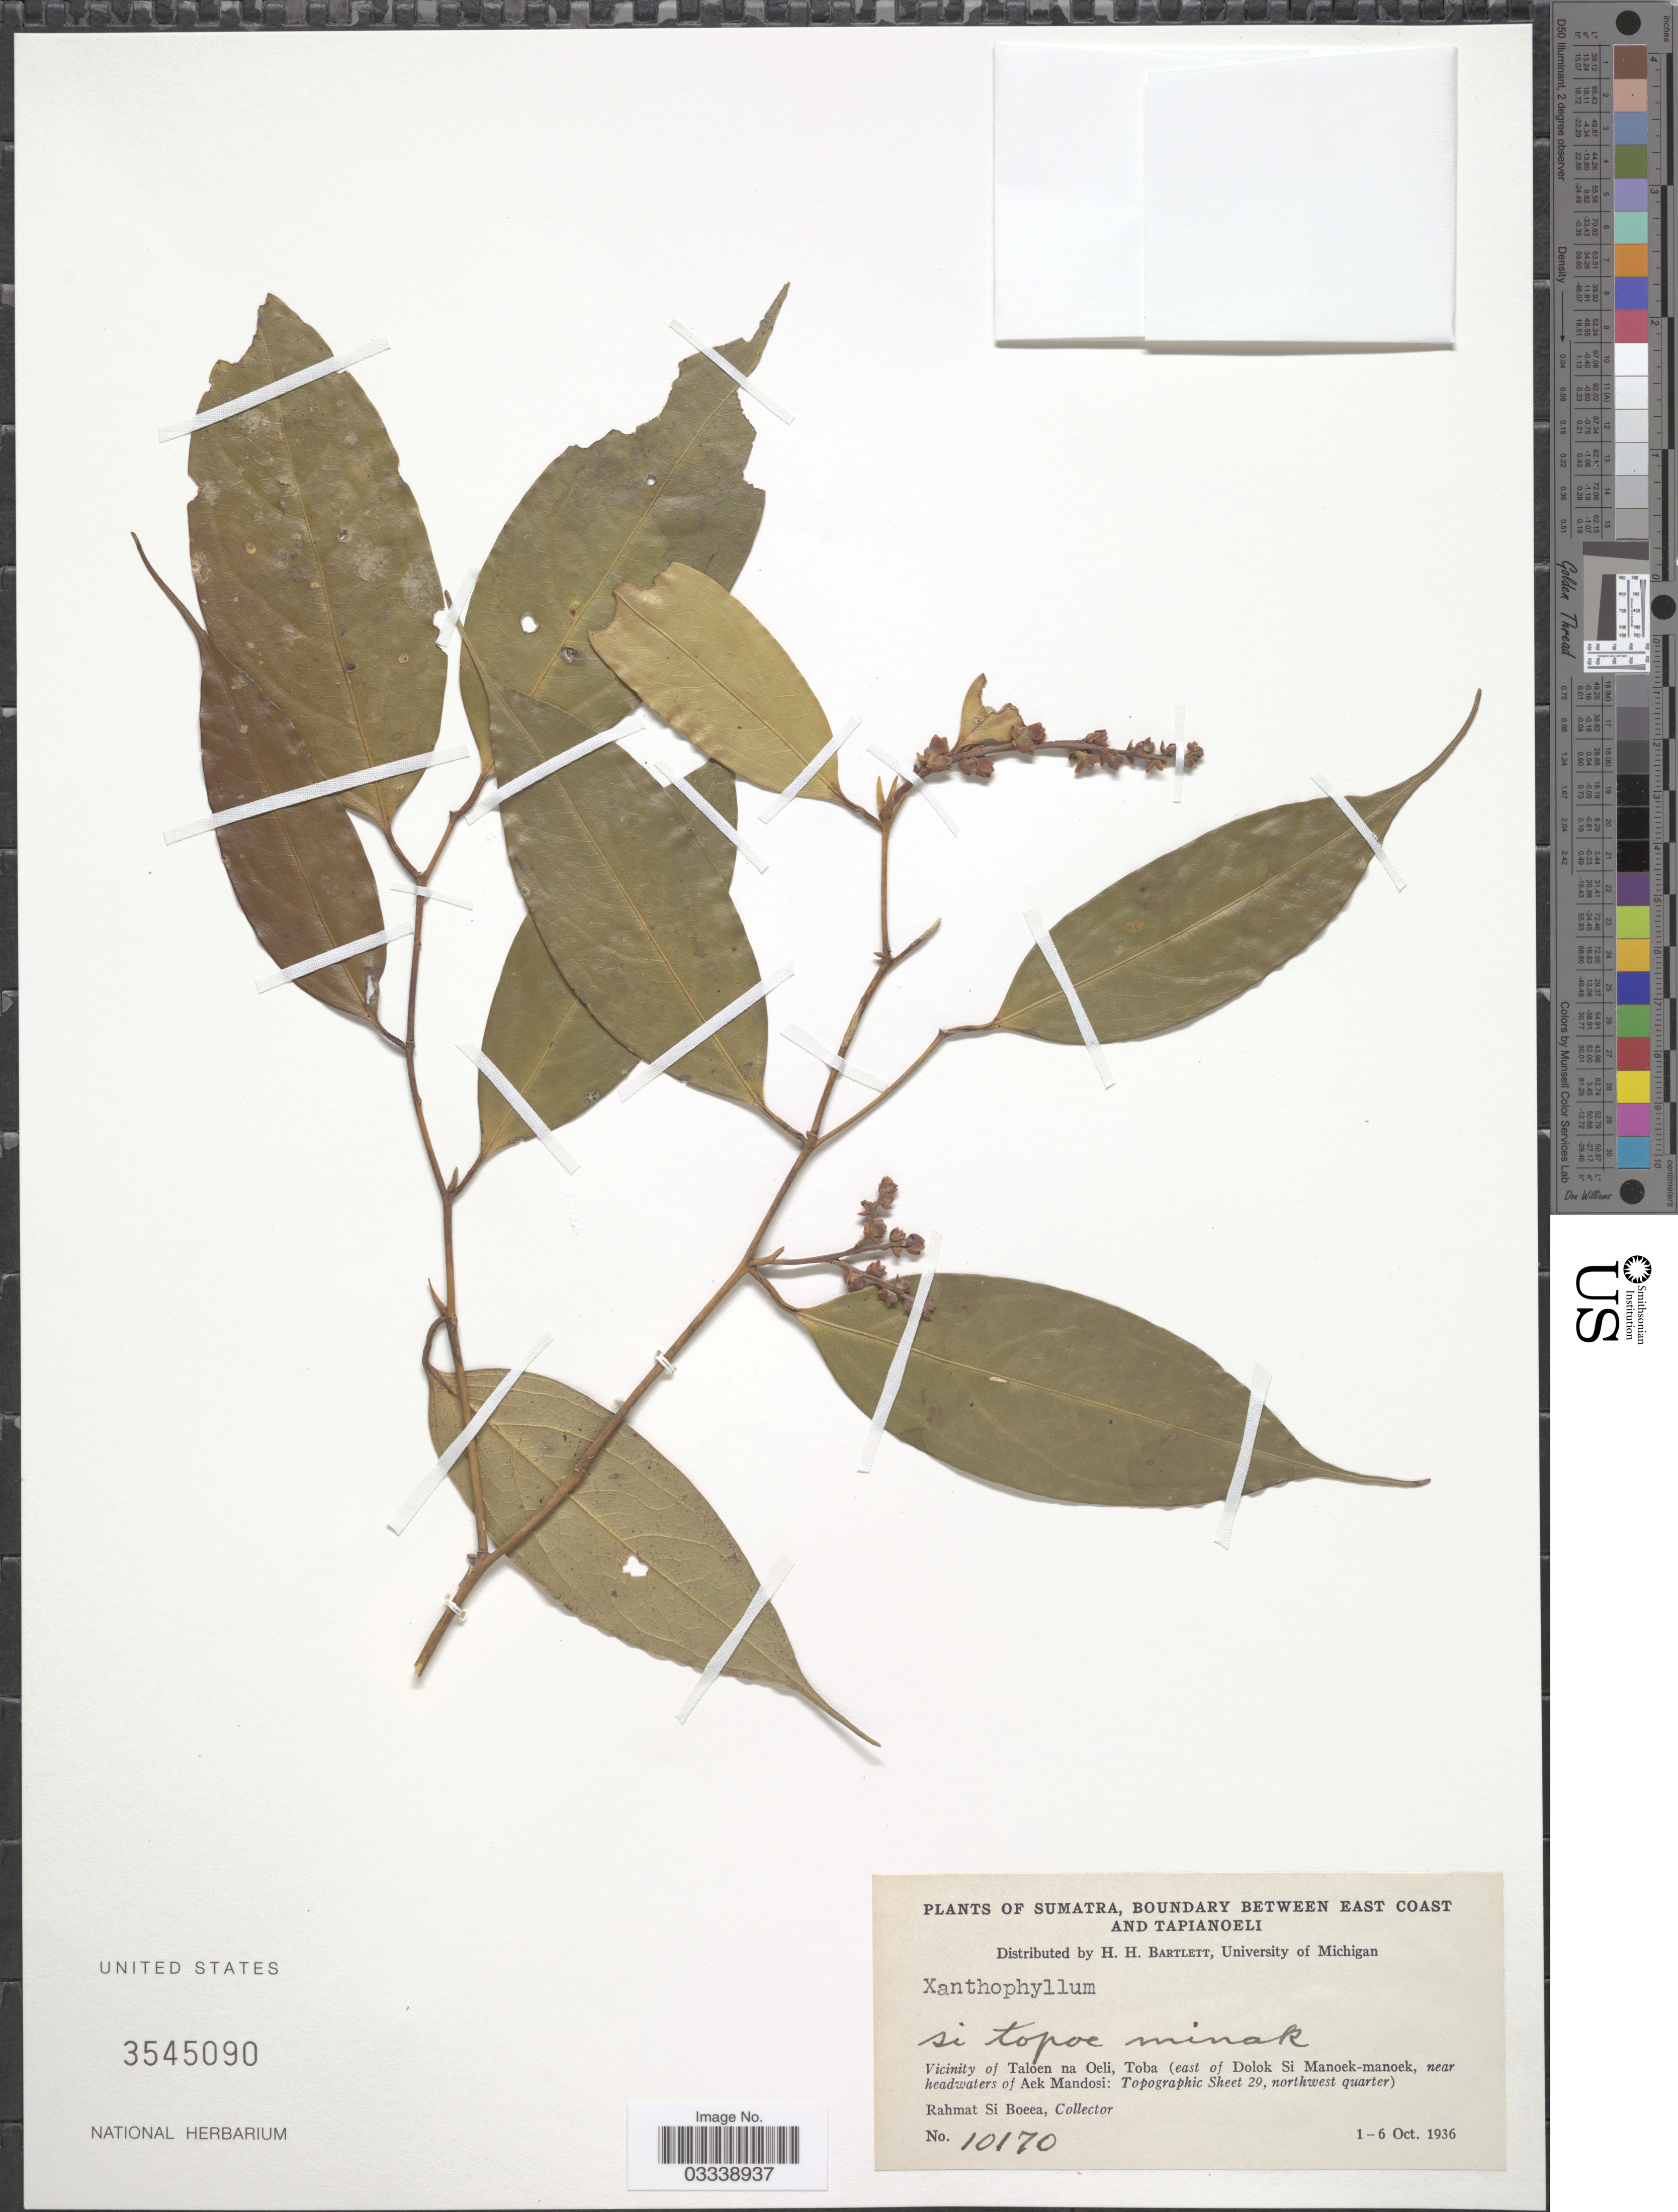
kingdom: Plantae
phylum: Tracheophyta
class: Magnoliopsida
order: Fabales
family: Polygalaceae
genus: Xanthophyllum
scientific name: Xanthophyllum sp.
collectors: Rahmat Si Boeea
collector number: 10170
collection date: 1936-10-01/1936-10-06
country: Indonesia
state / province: Sumatra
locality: Boundary between East Coast and Tapianoeli. Vicinity of Taloen na Oeli, Toba (east of Dolok Si Manoek-manoek, near headwaters of Aek Mandosi: Topographic Sheet 29, northwest quarter).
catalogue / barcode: US 3545090